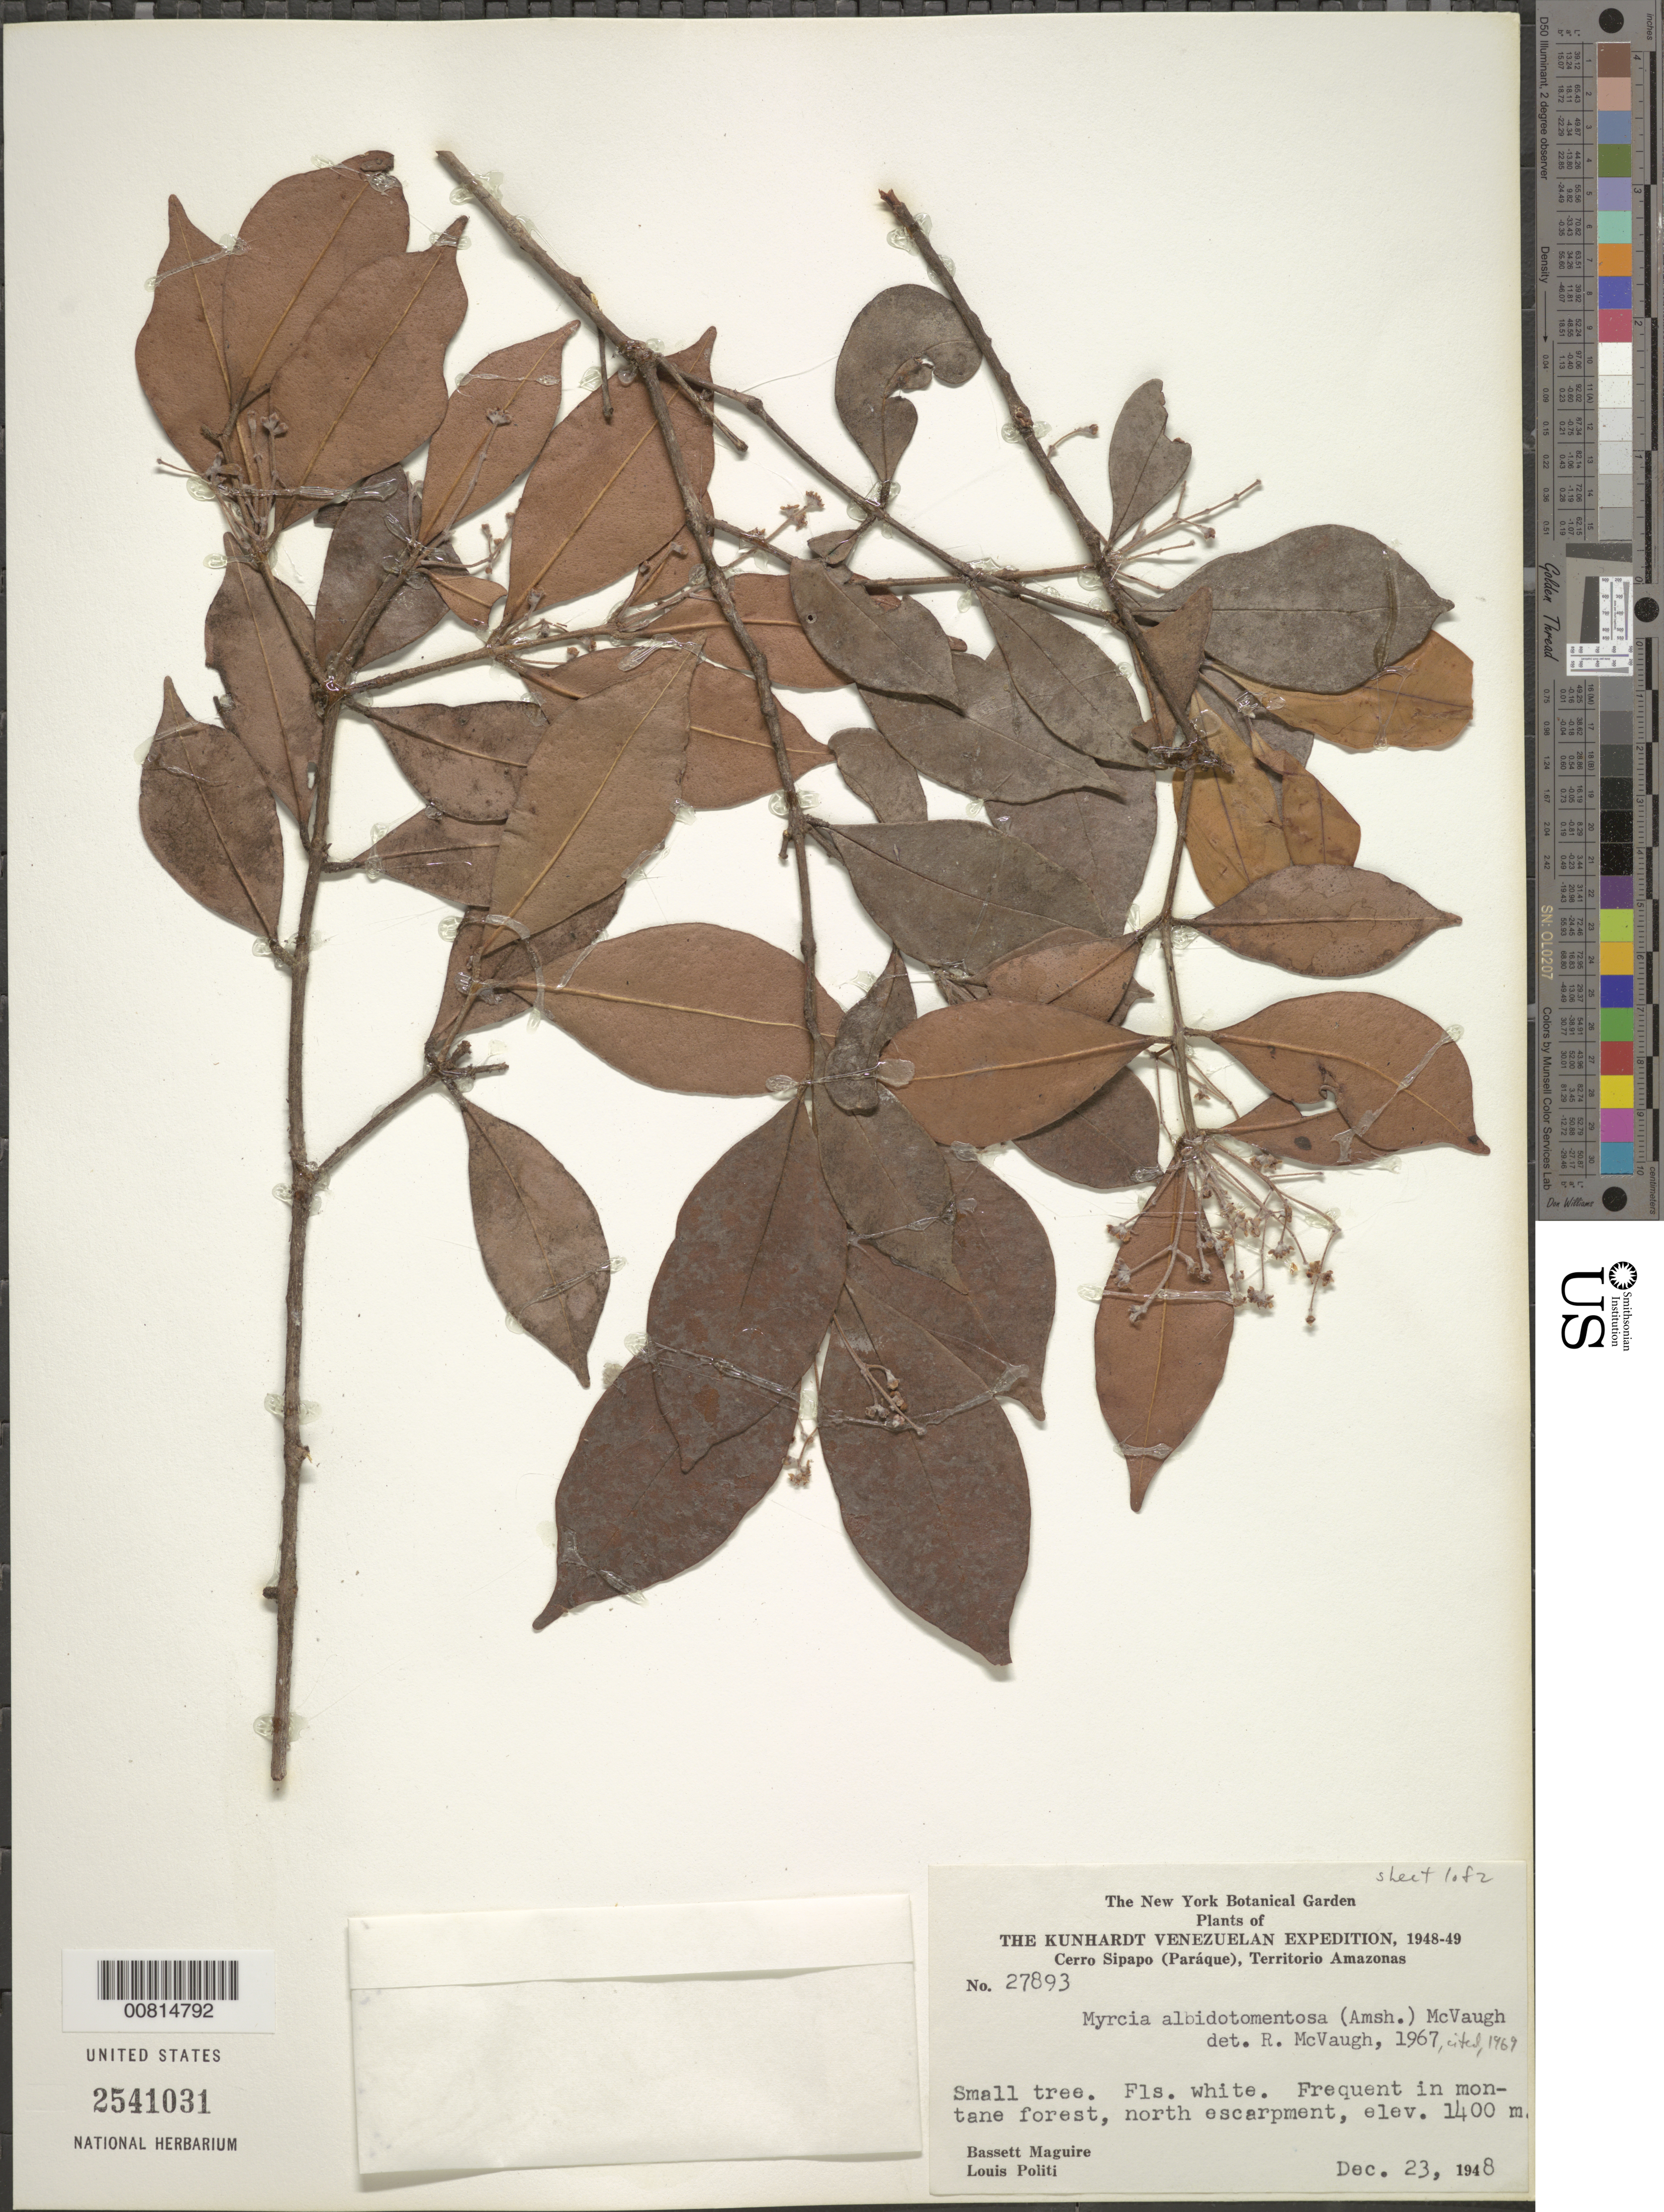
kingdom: Plantae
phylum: Tracheophyta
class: Magnoliopsida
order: Myrtales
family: Myrtaceae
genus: Myrcia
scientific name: Myrcia albidotomentosa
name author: (Amshoff) McVaugh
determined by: McVaugh, R.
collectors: B. Maguire & L. Politi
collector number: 27893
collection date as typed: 23-Dec-48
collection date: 1948-12-23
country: Venezuela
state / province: Amazonas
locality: Cerro Sipapo (Paráque), North Escarpment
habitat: Montane forest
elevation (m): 1400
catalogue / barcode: US 2541031